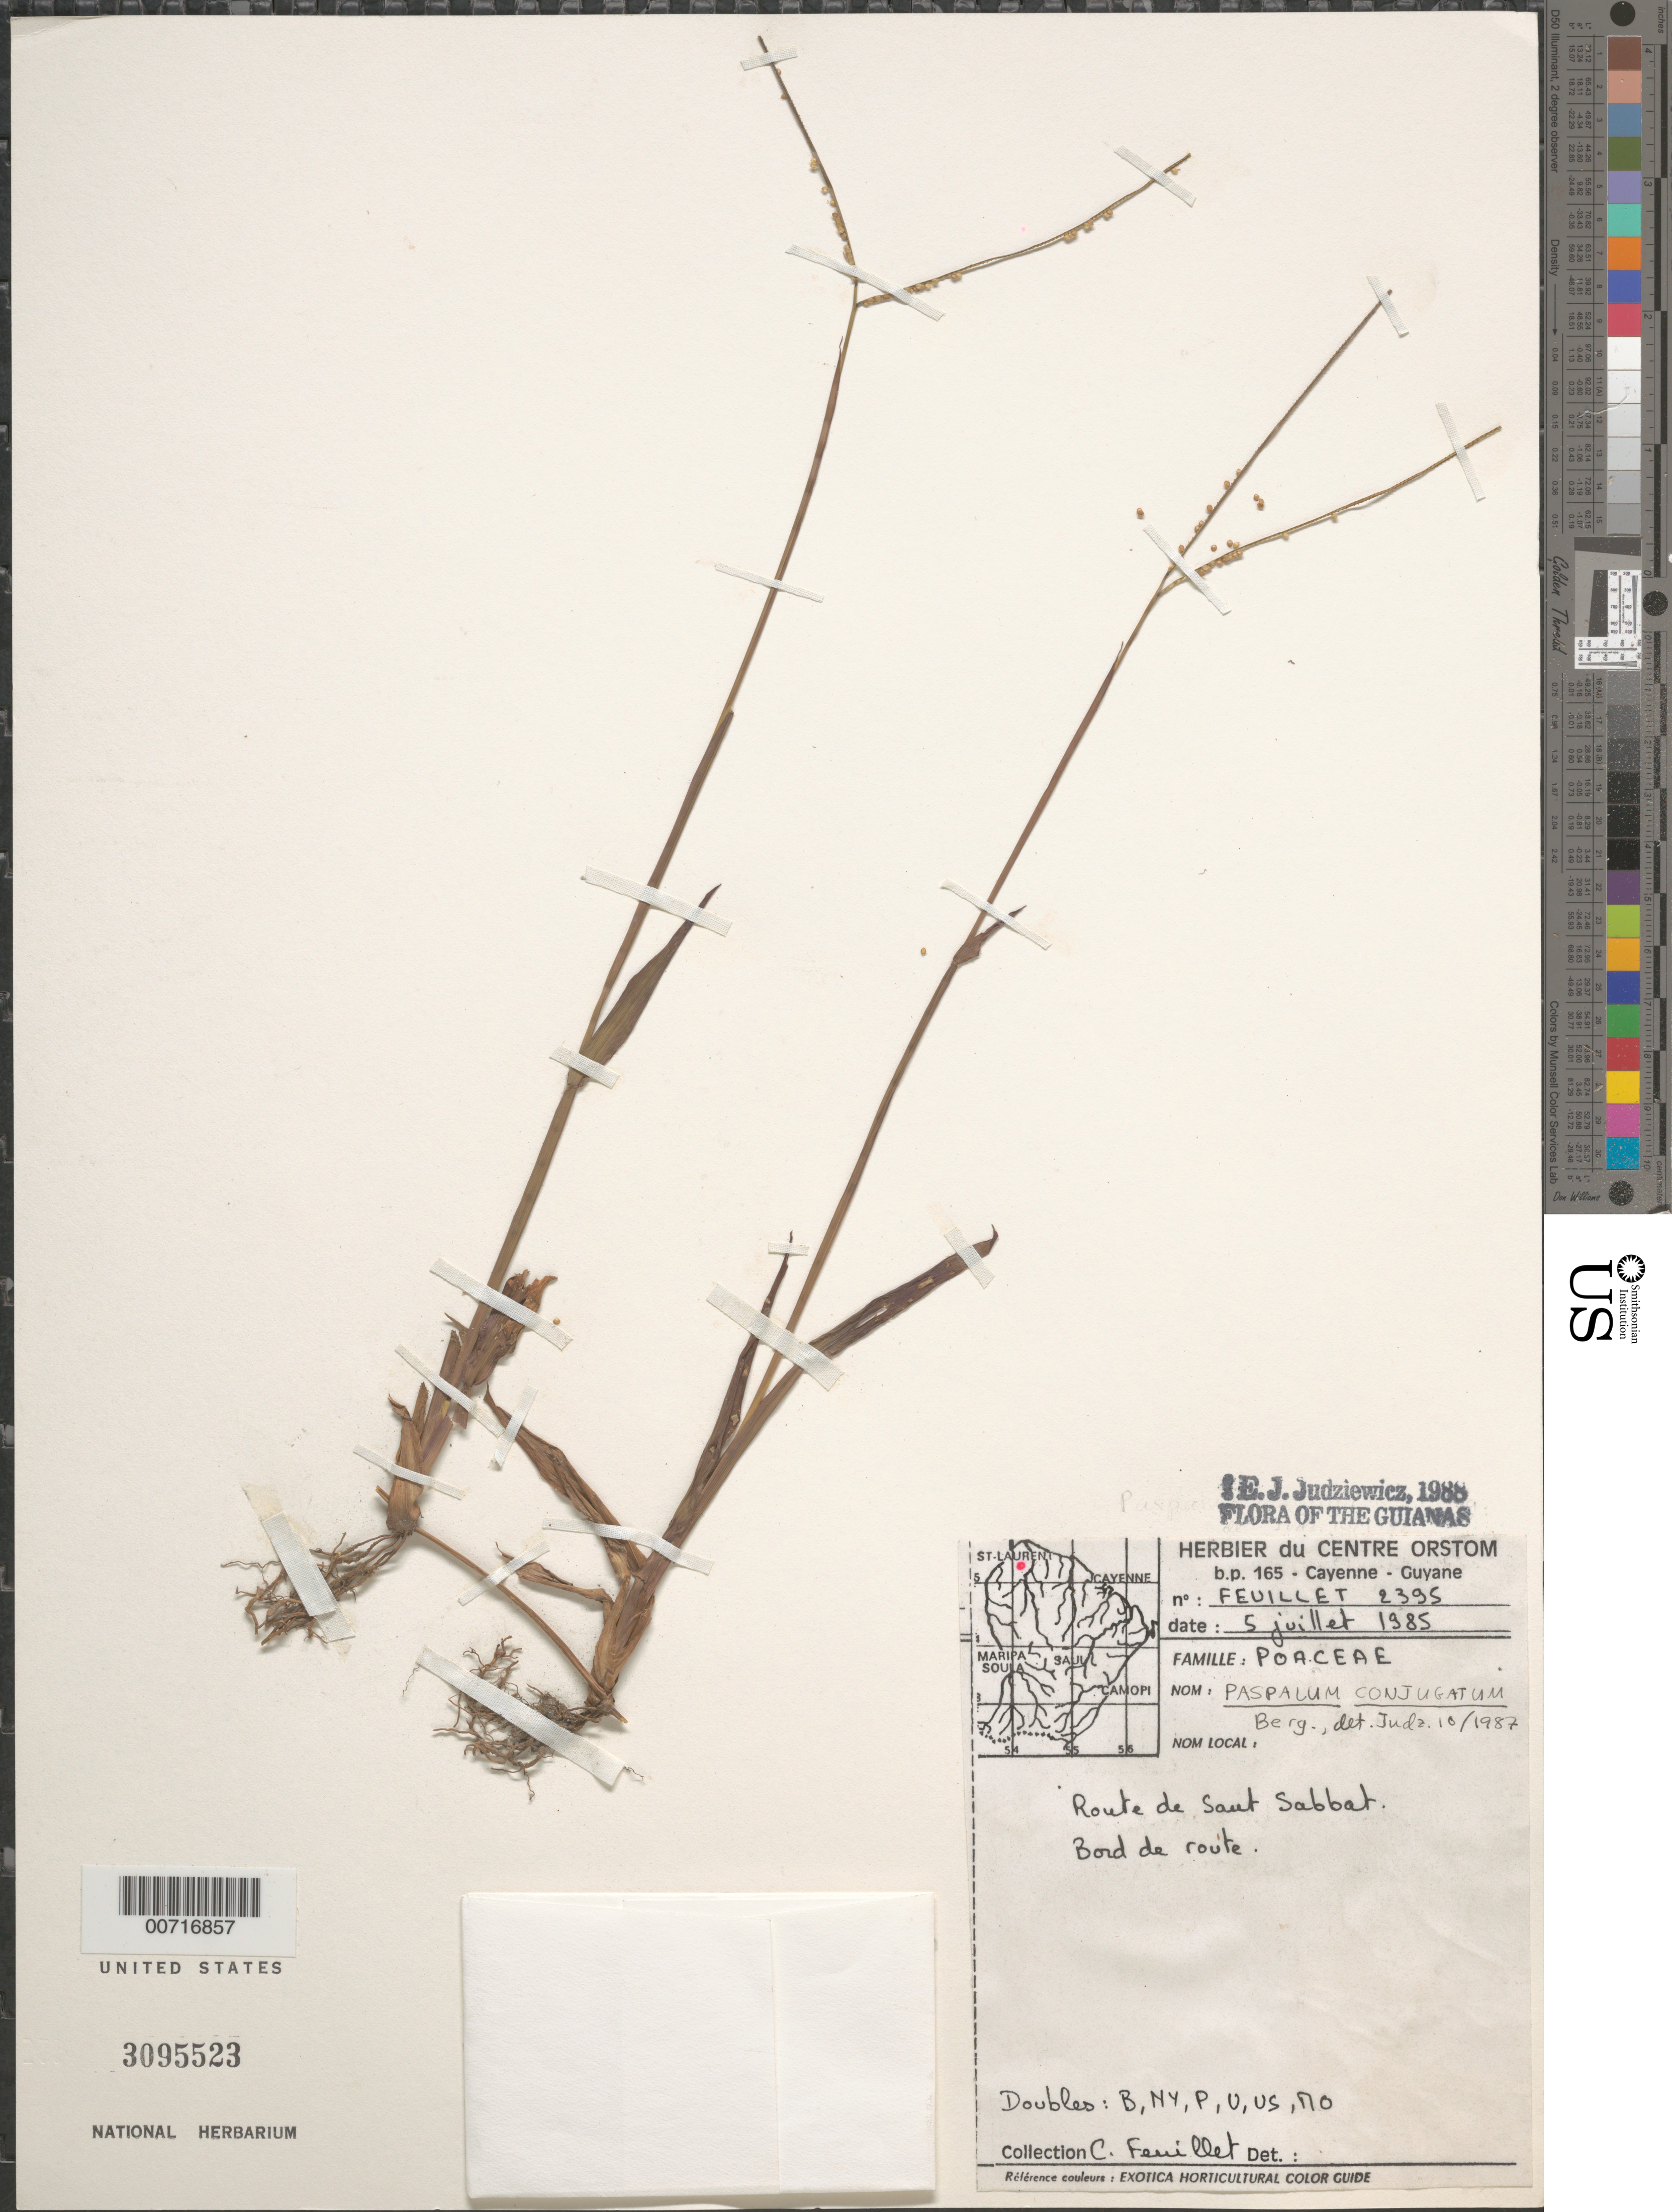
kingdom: Plantae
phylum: Tracheophyta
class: Liliopsida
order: Poales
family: Poaceae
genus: Paspalum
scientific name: Paspalum conjugatum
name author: P.J. Bergius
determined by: Judziewicz, E. J.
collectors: C. Feuillet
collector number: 2395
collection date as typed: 5-Jul-85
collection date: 1985-07-05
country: French Guiana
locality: Route de Saut Sabbat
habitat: Roadside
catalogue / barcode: US 3095523